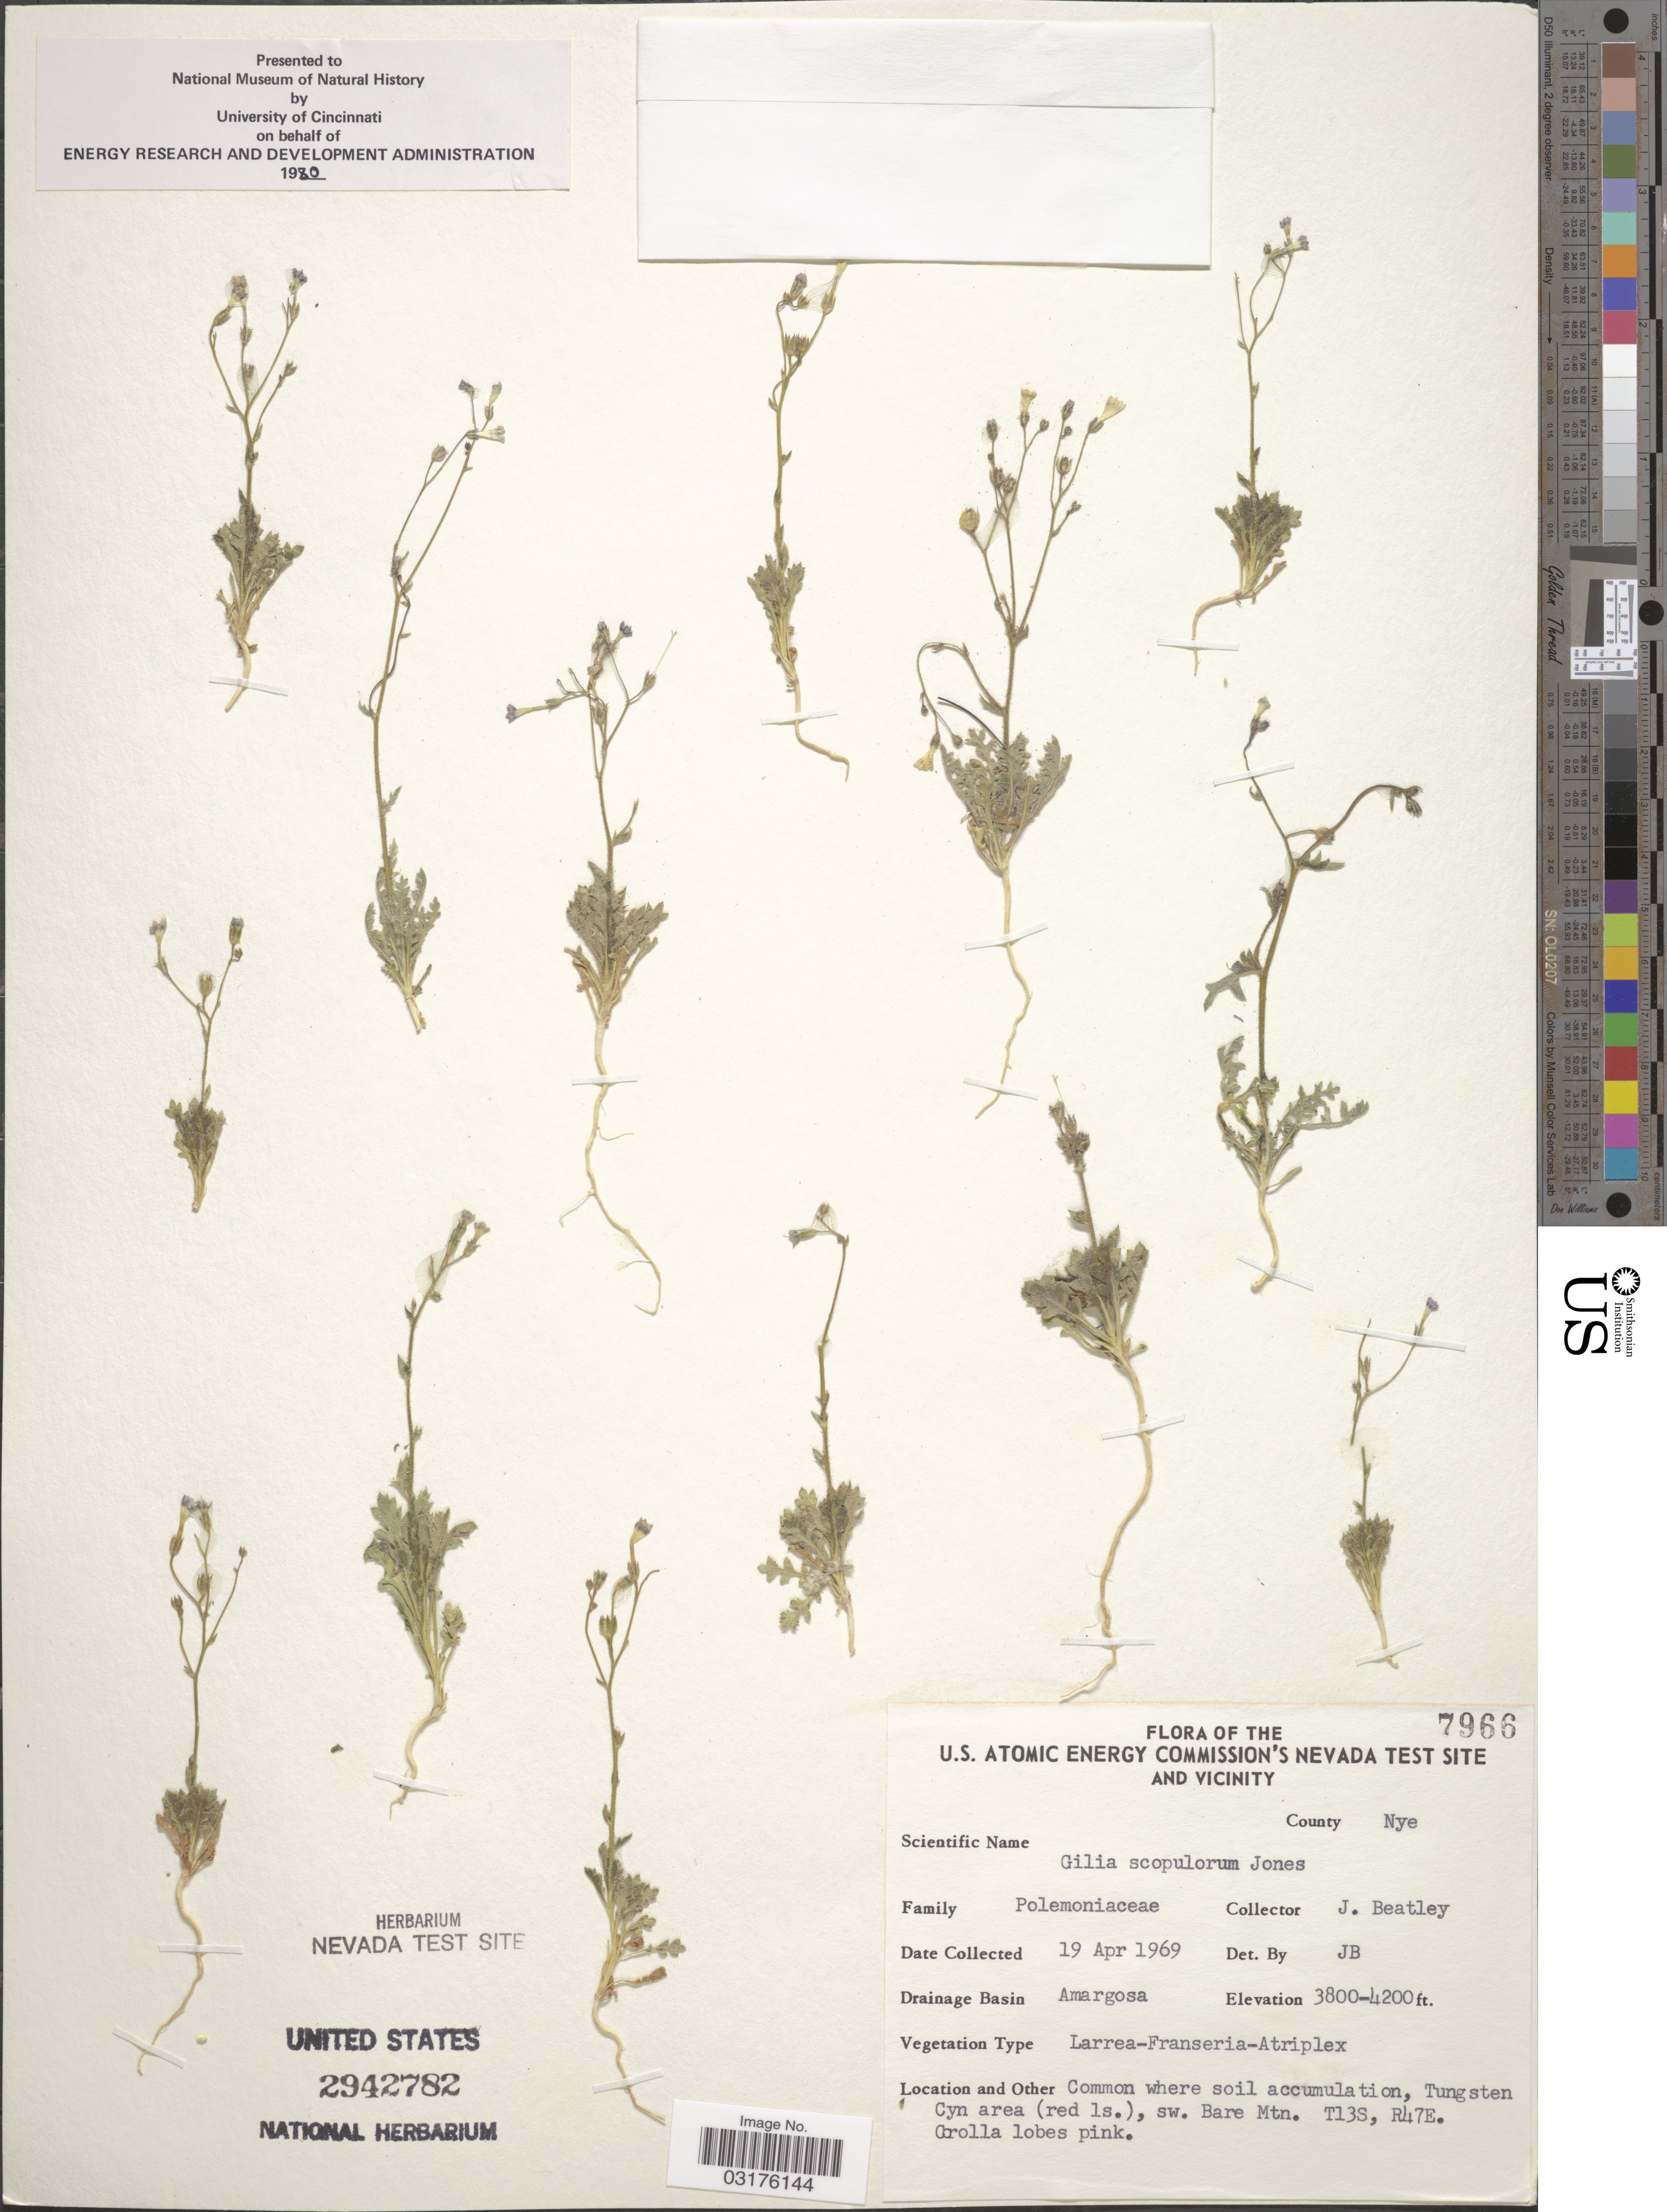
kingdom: Plantae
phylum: Tracheophyta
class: Magnoliopsida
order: Ericales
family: Polemoniaceae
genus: Gilia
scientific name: Gilia scopulorum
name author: M.E. Jones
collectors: J. C. Beatley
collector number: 7966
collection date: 1969-04-19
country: United States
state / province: Nevada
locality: The U.S. Atomic Energy Commission's Nevada Test Site And Vicinity, County Nye, Drainage Basin Amargosa, Tungsten Cyn area (red Is.), sw. Bare Mtn.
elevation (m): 1158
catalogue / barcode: US 2942782